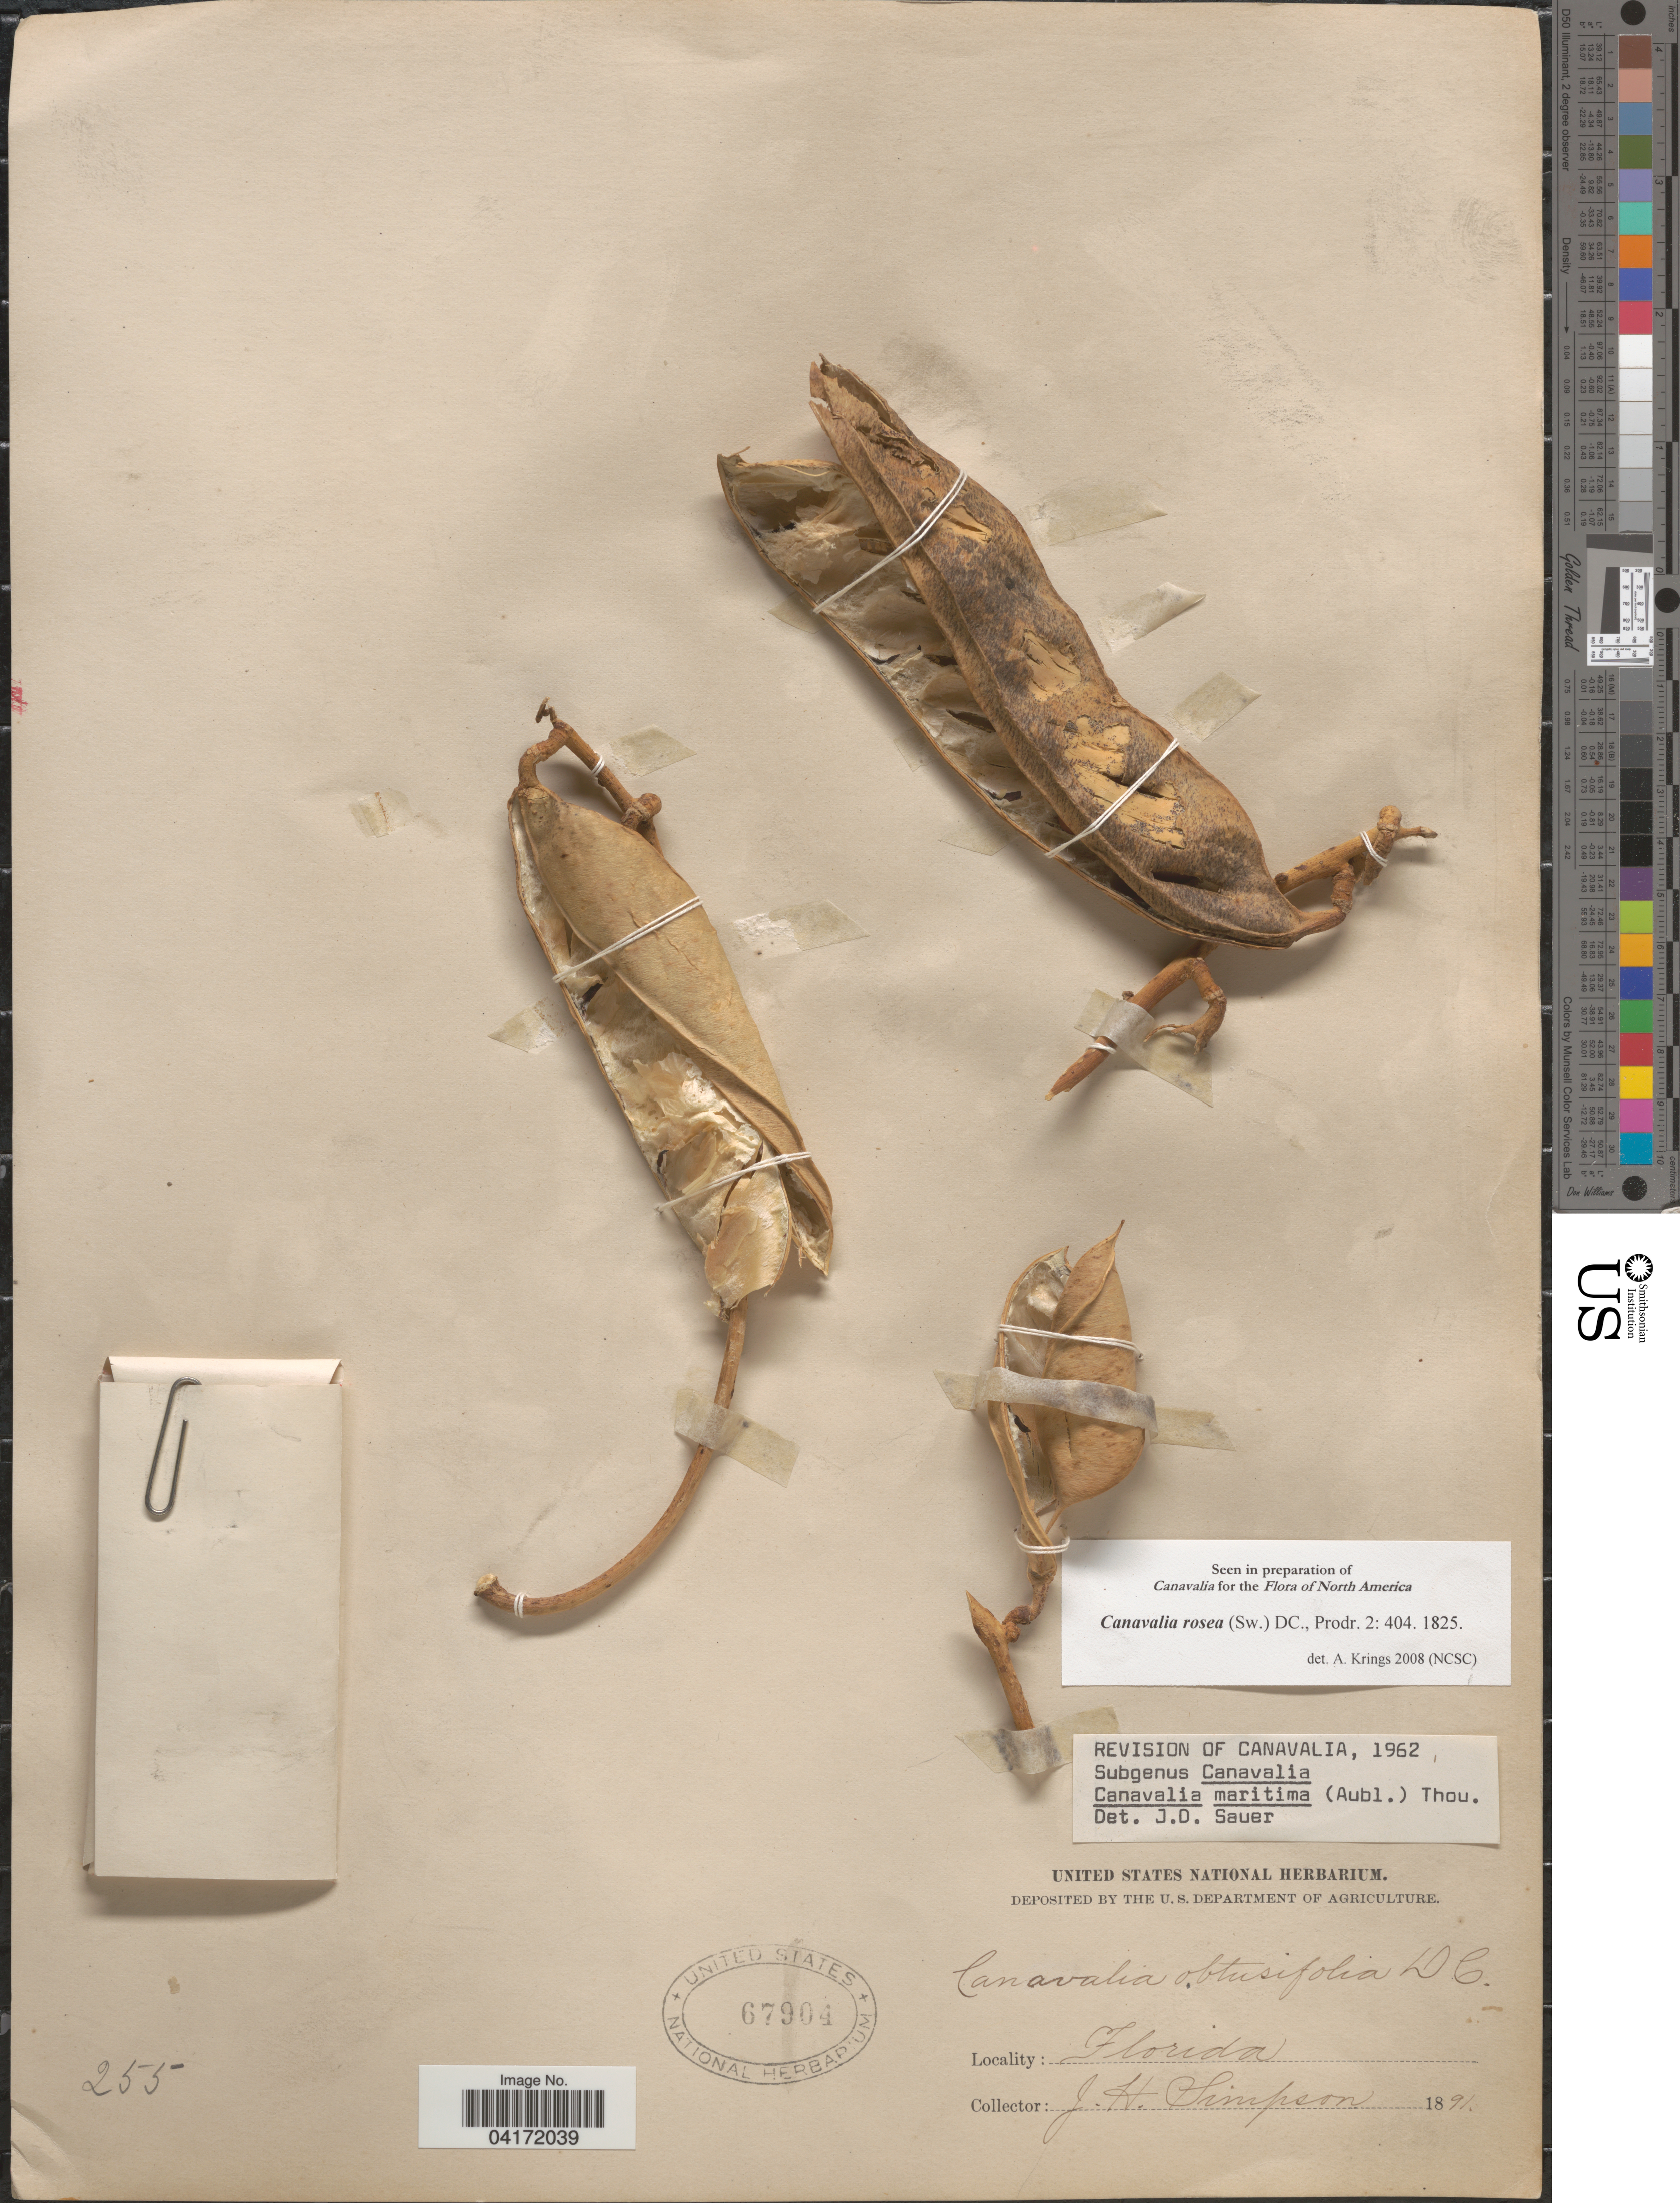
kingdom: Plantae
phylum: Tracheophyta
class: Magnoliopsida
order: Fabales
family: Fabaceae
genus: Canavalia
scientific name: Canavalia rosea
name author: (Sw.) DC.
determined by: Krings, A.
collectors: J. H. Simpson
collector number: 255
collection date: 1891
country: United States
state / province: Florida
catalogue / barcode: US 67904